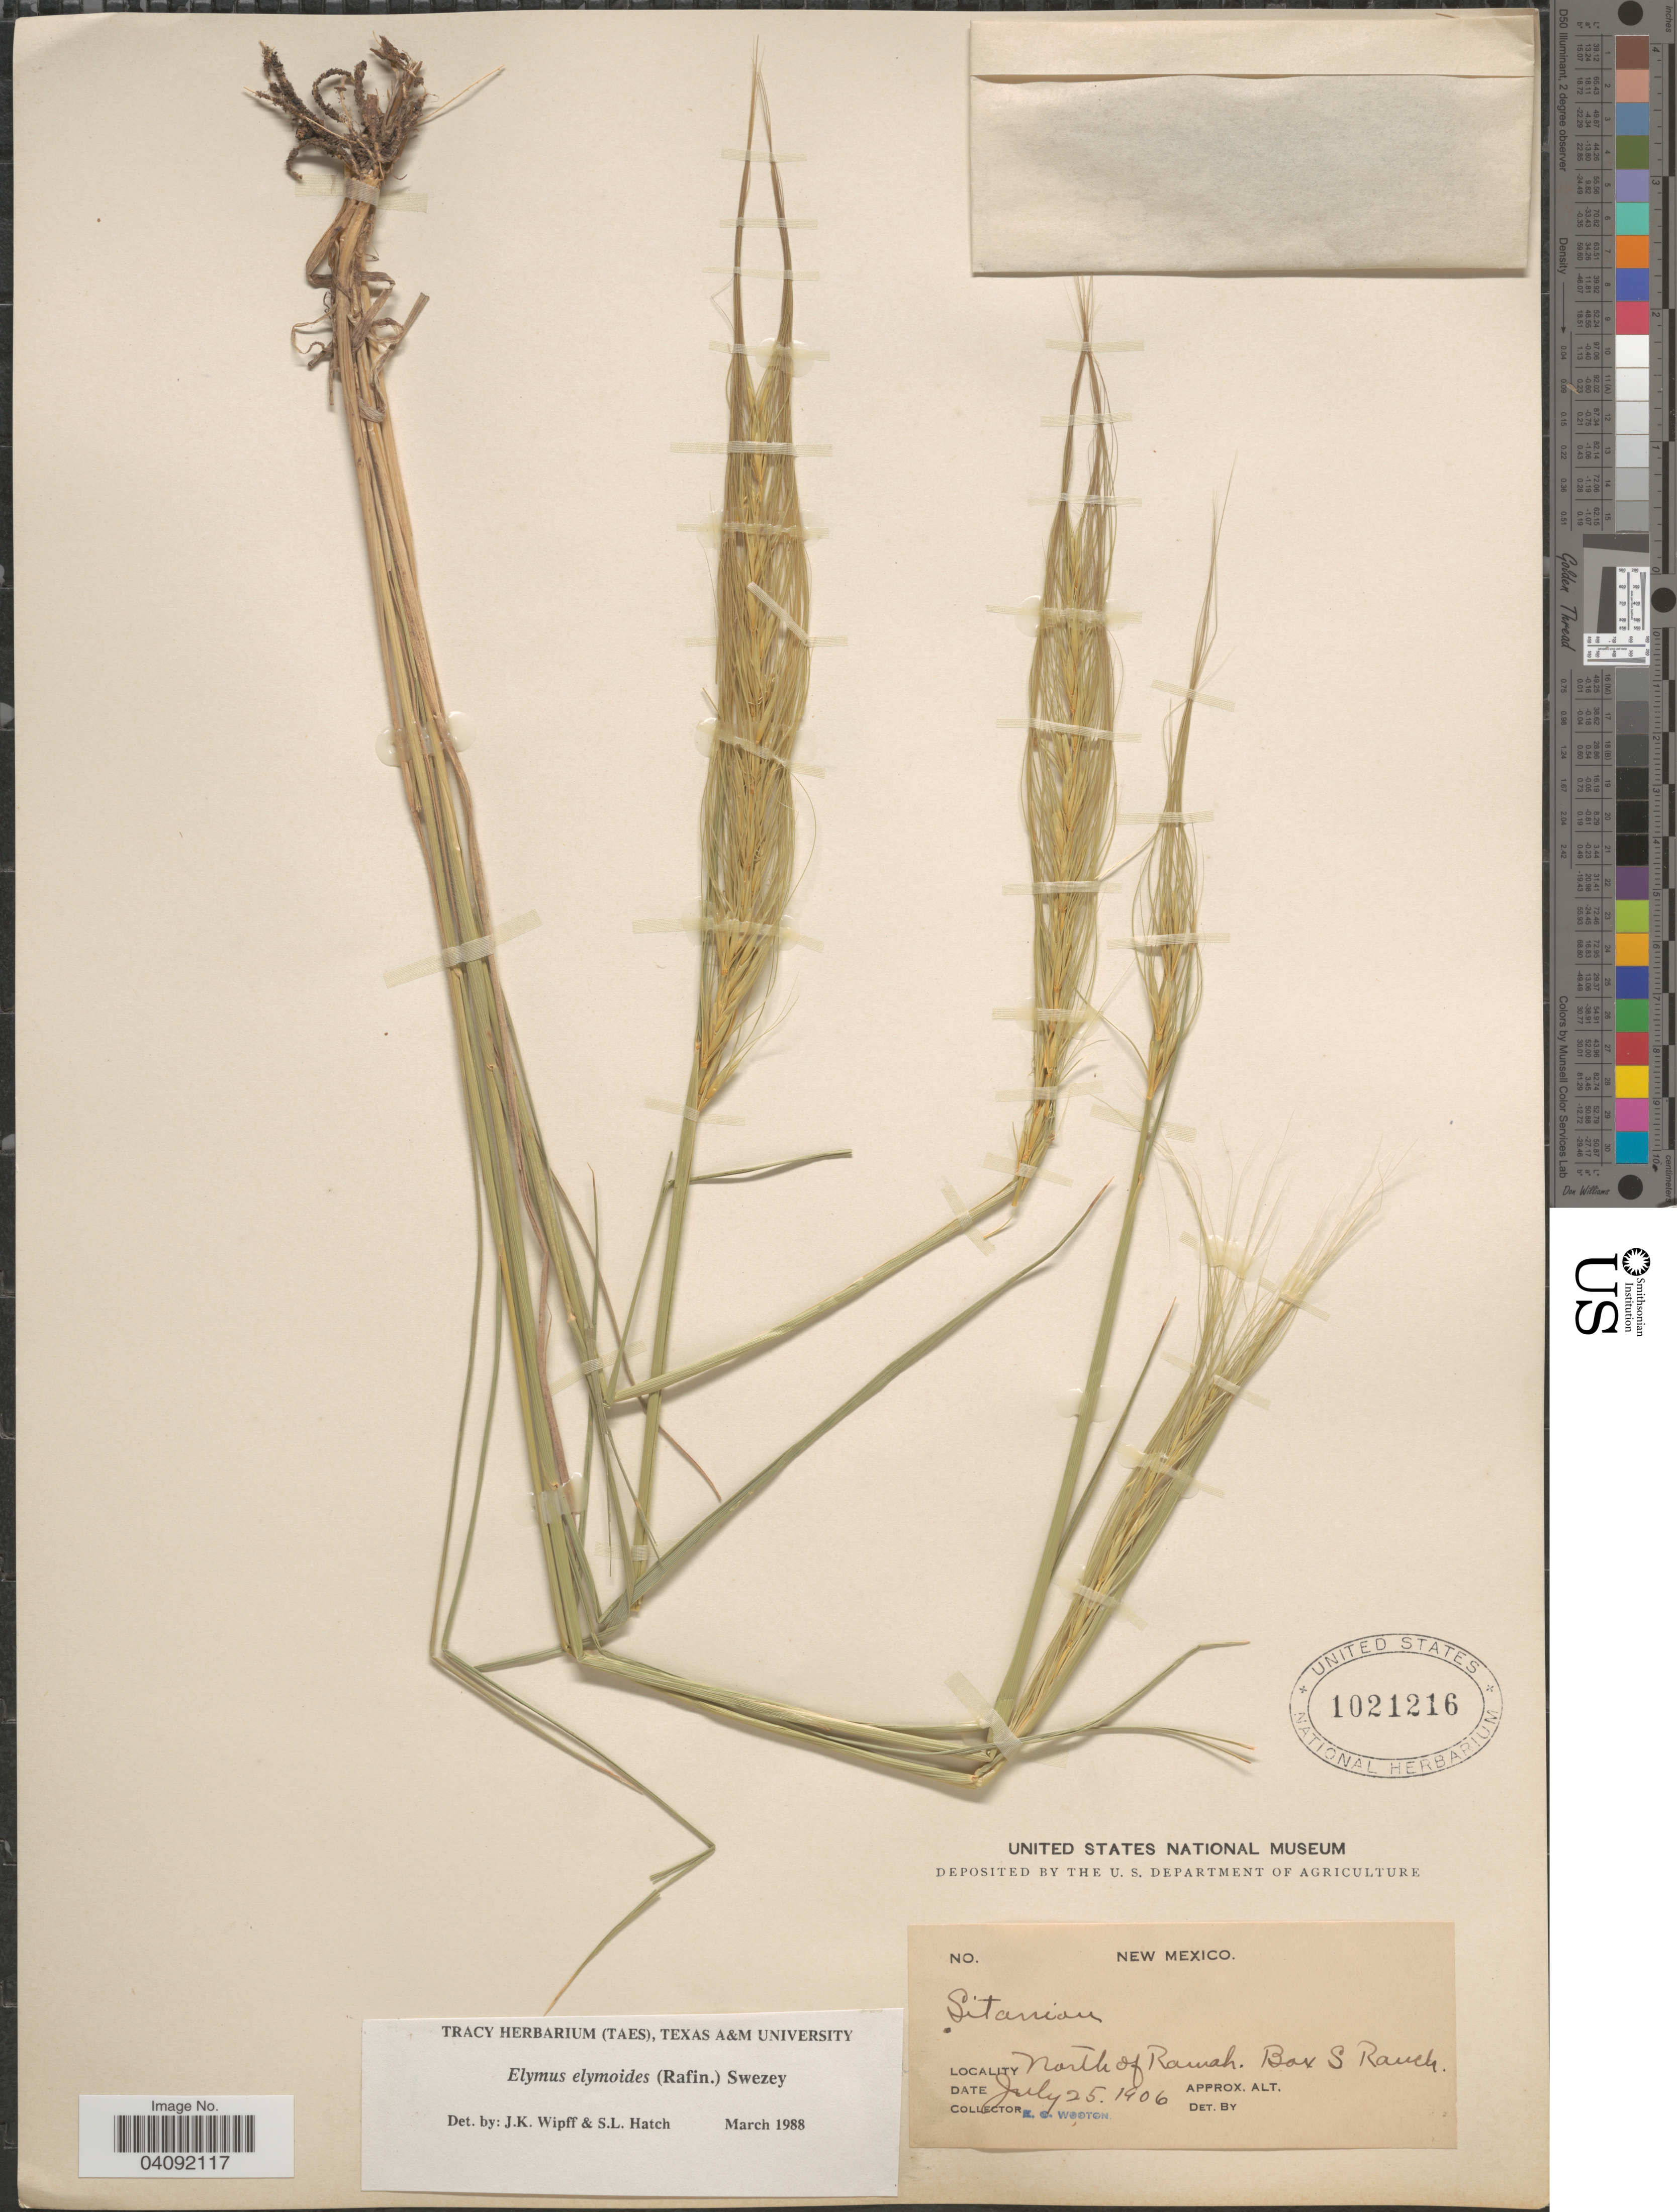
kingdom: Plantae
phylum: Tracheophyta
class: Liliopsida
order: Poales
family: Poaceae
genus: Elymus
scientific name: Elymus elymoides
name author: (Raf.) Swezey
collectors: E. O. Wooton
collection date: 1906-07-25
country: United States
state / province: New Mexico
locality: North of Ramah. Box S Ranch.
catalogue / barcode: US 1021216